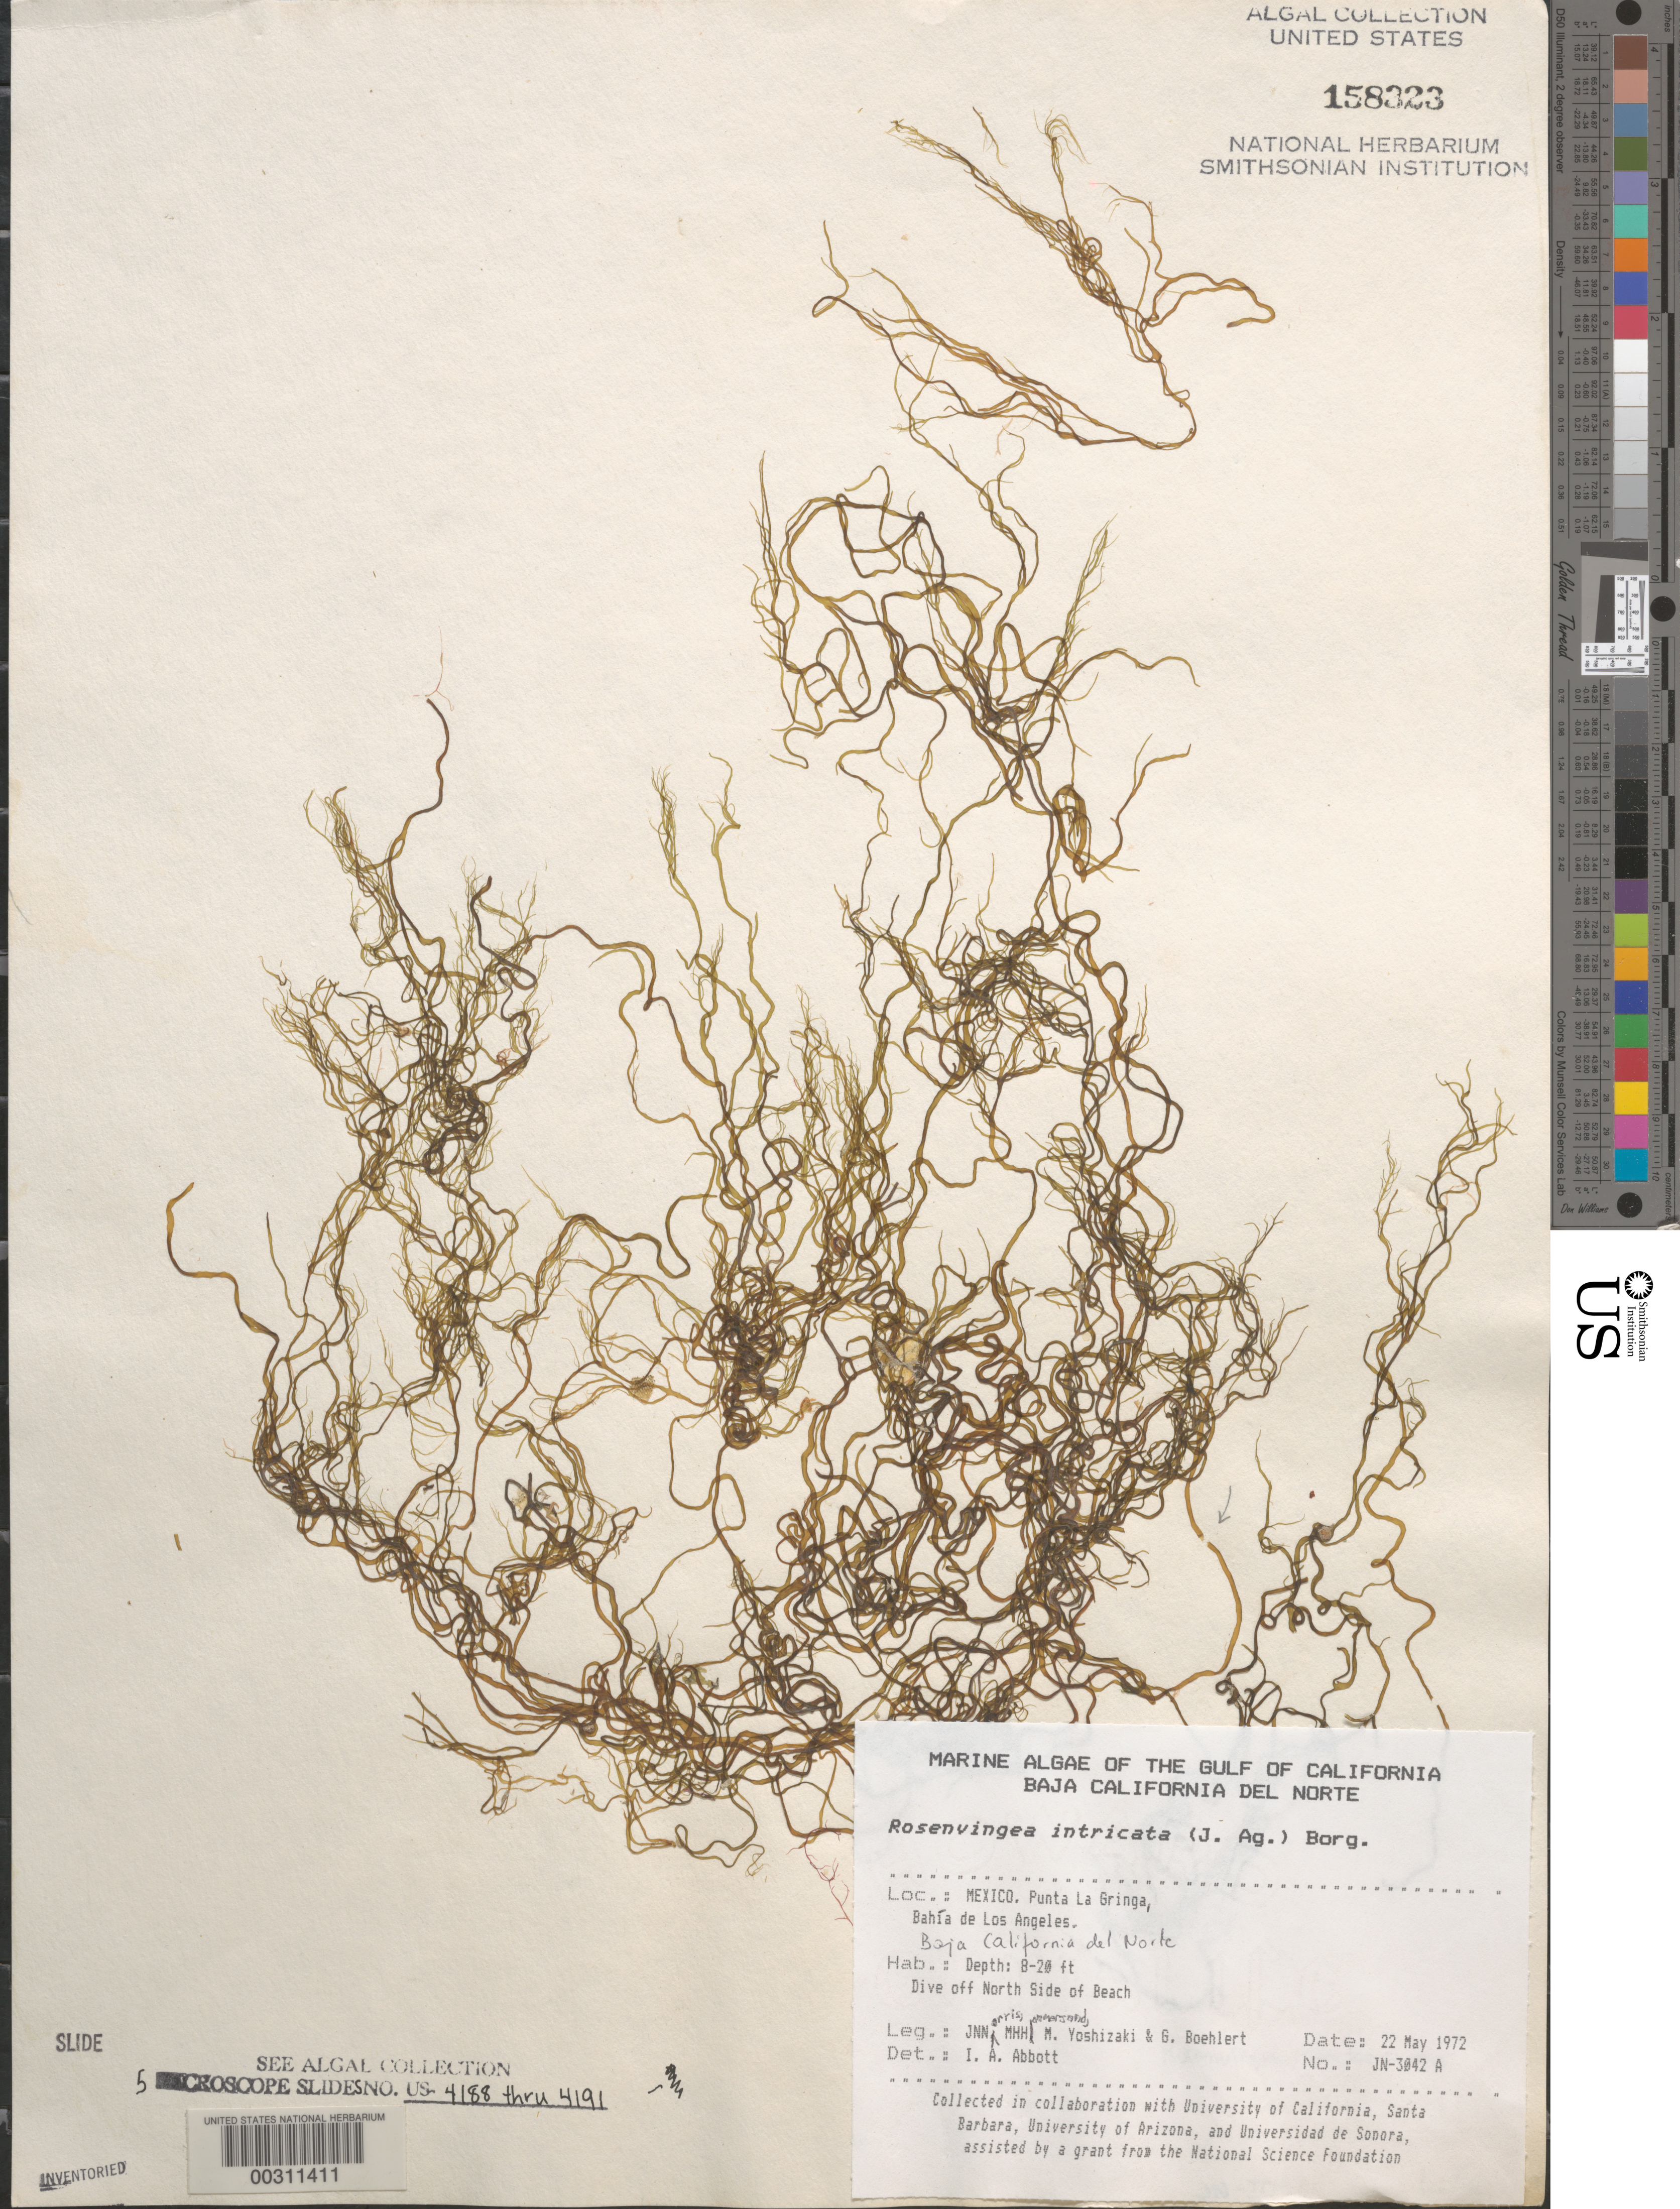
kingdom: Chromista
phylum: Ochrophyta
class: Phaeophyceae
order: Scytosiphonales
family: Scytosiphonaceae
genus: Rosenvingea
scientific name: Rosenvingea endiviifolia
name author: (Martius) M.J. Wynne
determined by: Algae name updating Project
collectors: J. N. Norris, M. H. Hommersand, M. Yoshizaki & G. Boehlert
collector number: JN-3042a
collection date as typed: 22 May 1972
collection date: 1972-05-22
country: Mexico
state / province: Baja California Norte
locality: Punta La Gringa, Bahia de los Angeles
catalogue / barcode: US 158323